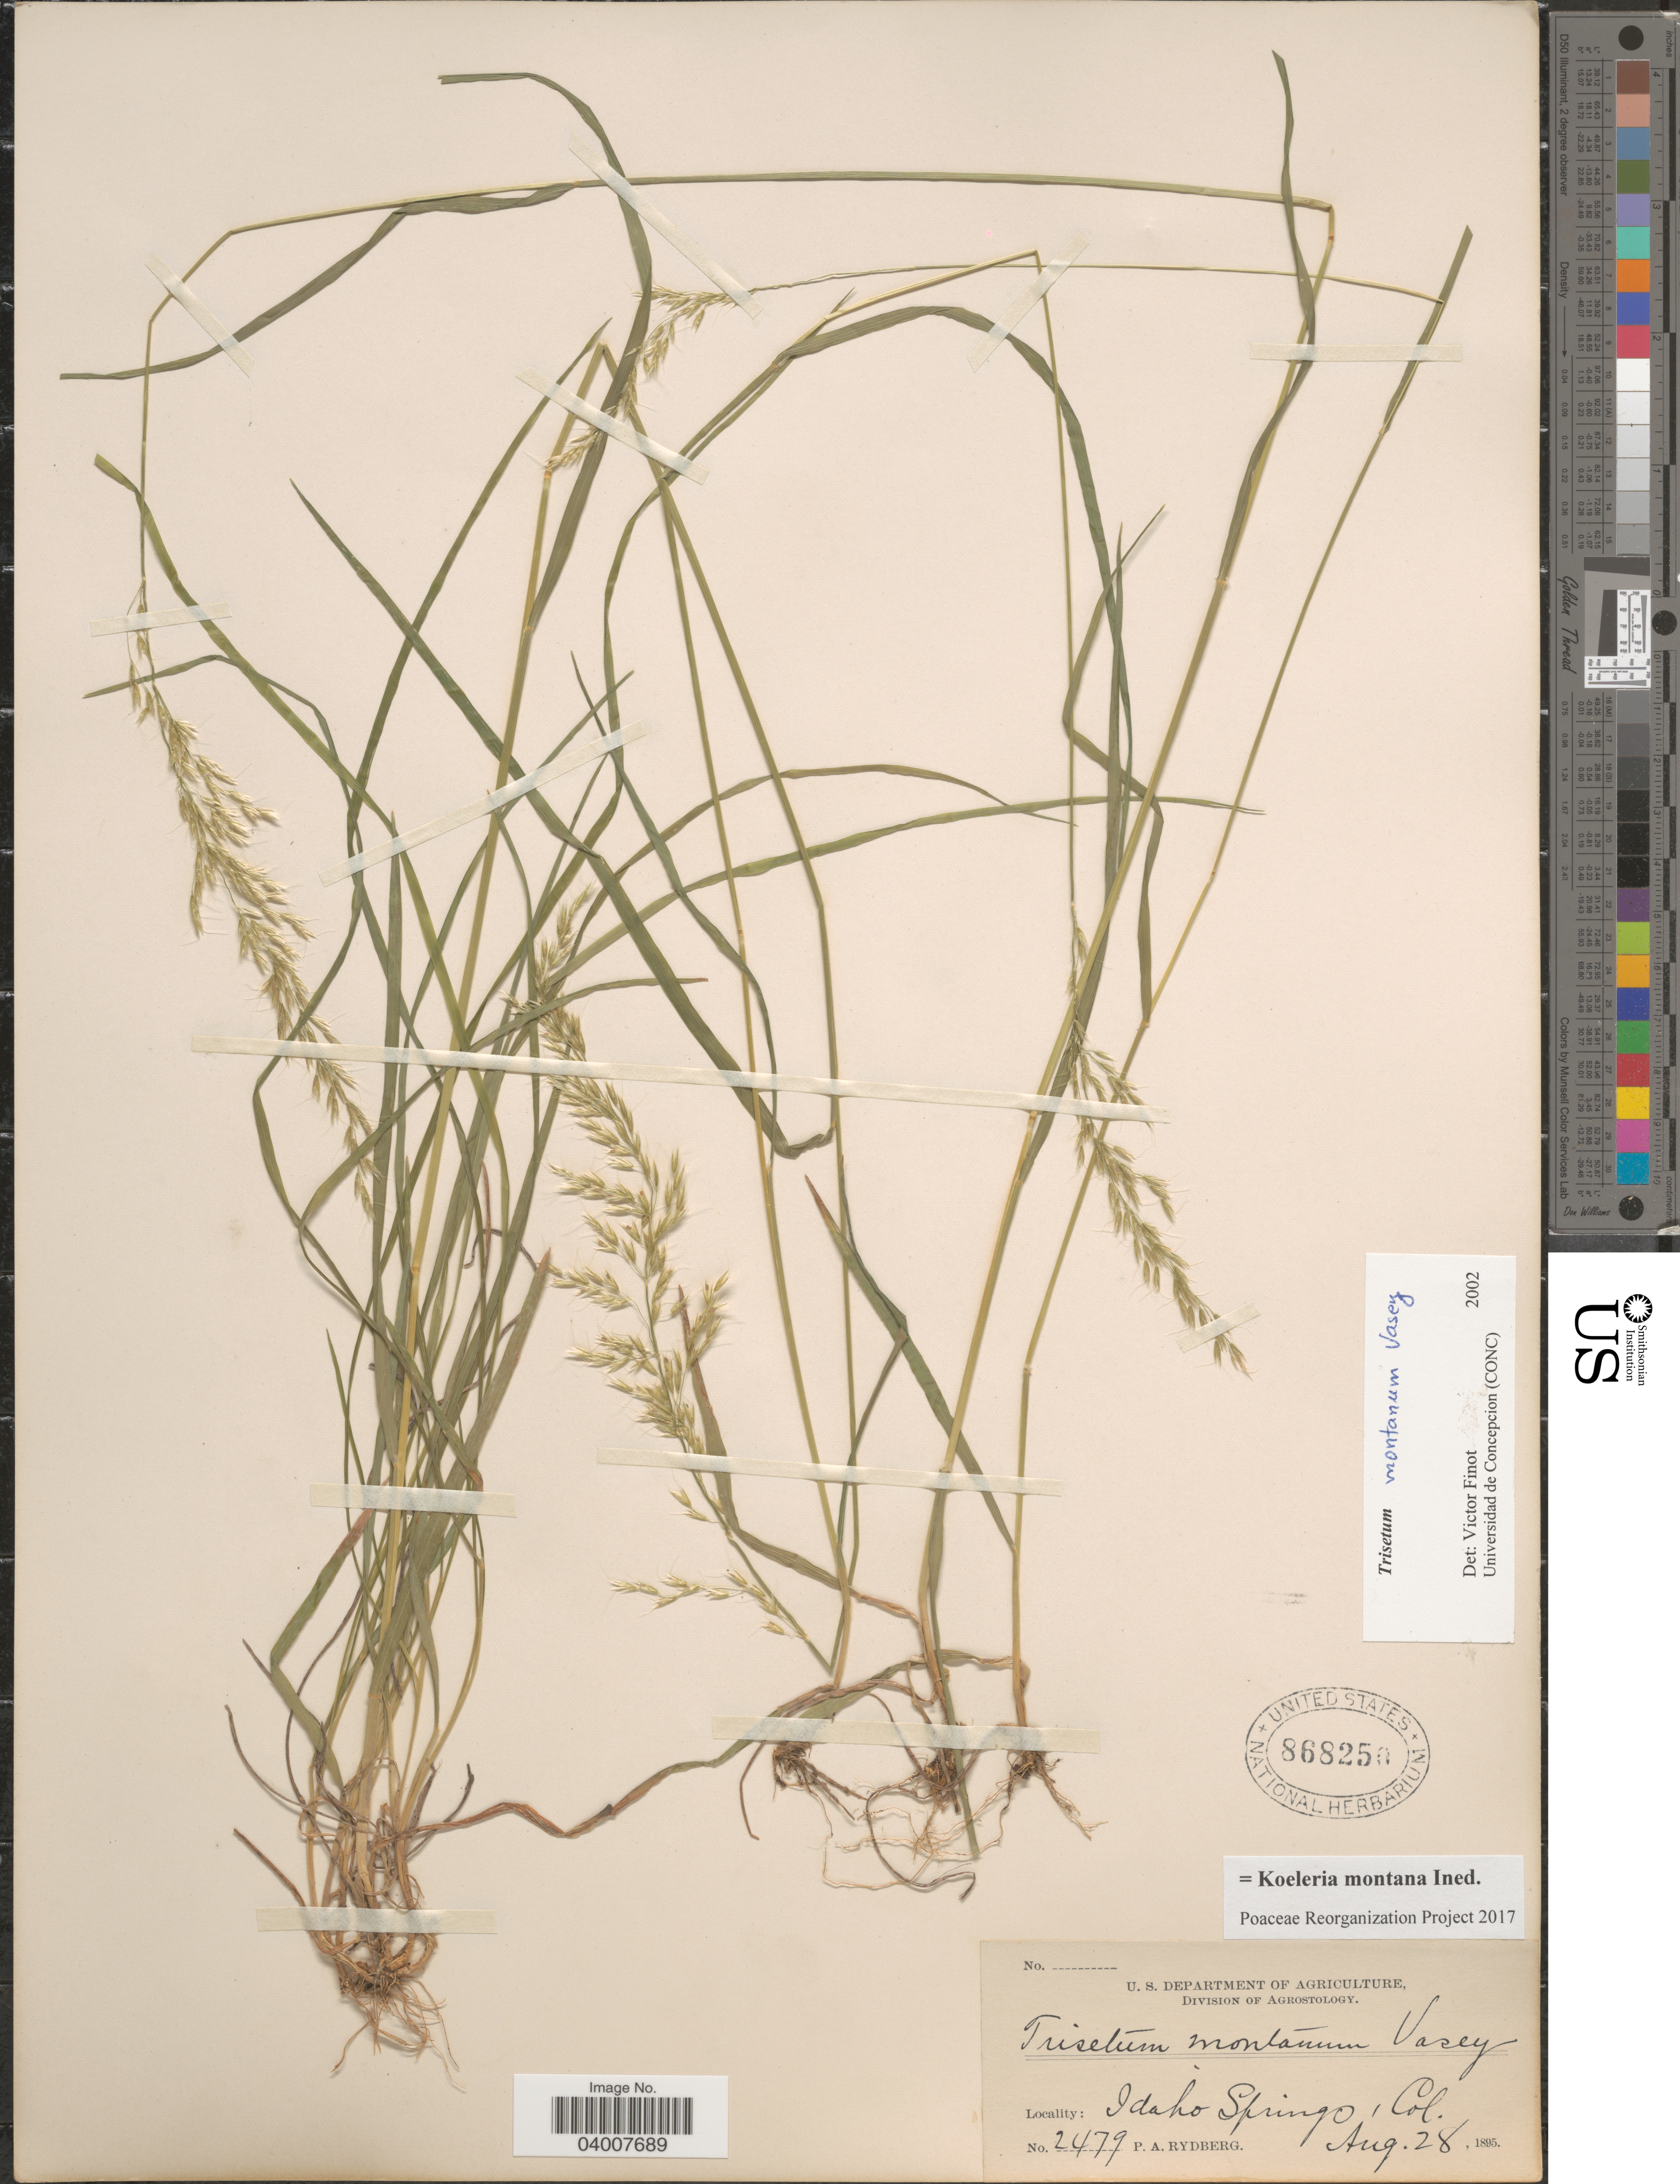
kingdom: Plantae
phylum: Tracheophyta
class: Liliopsida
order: Poales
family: Poaceae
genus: Koeleria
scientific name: Koeleria montana ined.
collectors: P. A. Rydberg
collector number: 2479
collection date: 1895-08-28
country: United States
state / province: Colorado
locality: Idaho Springs.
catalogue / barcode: US 868250